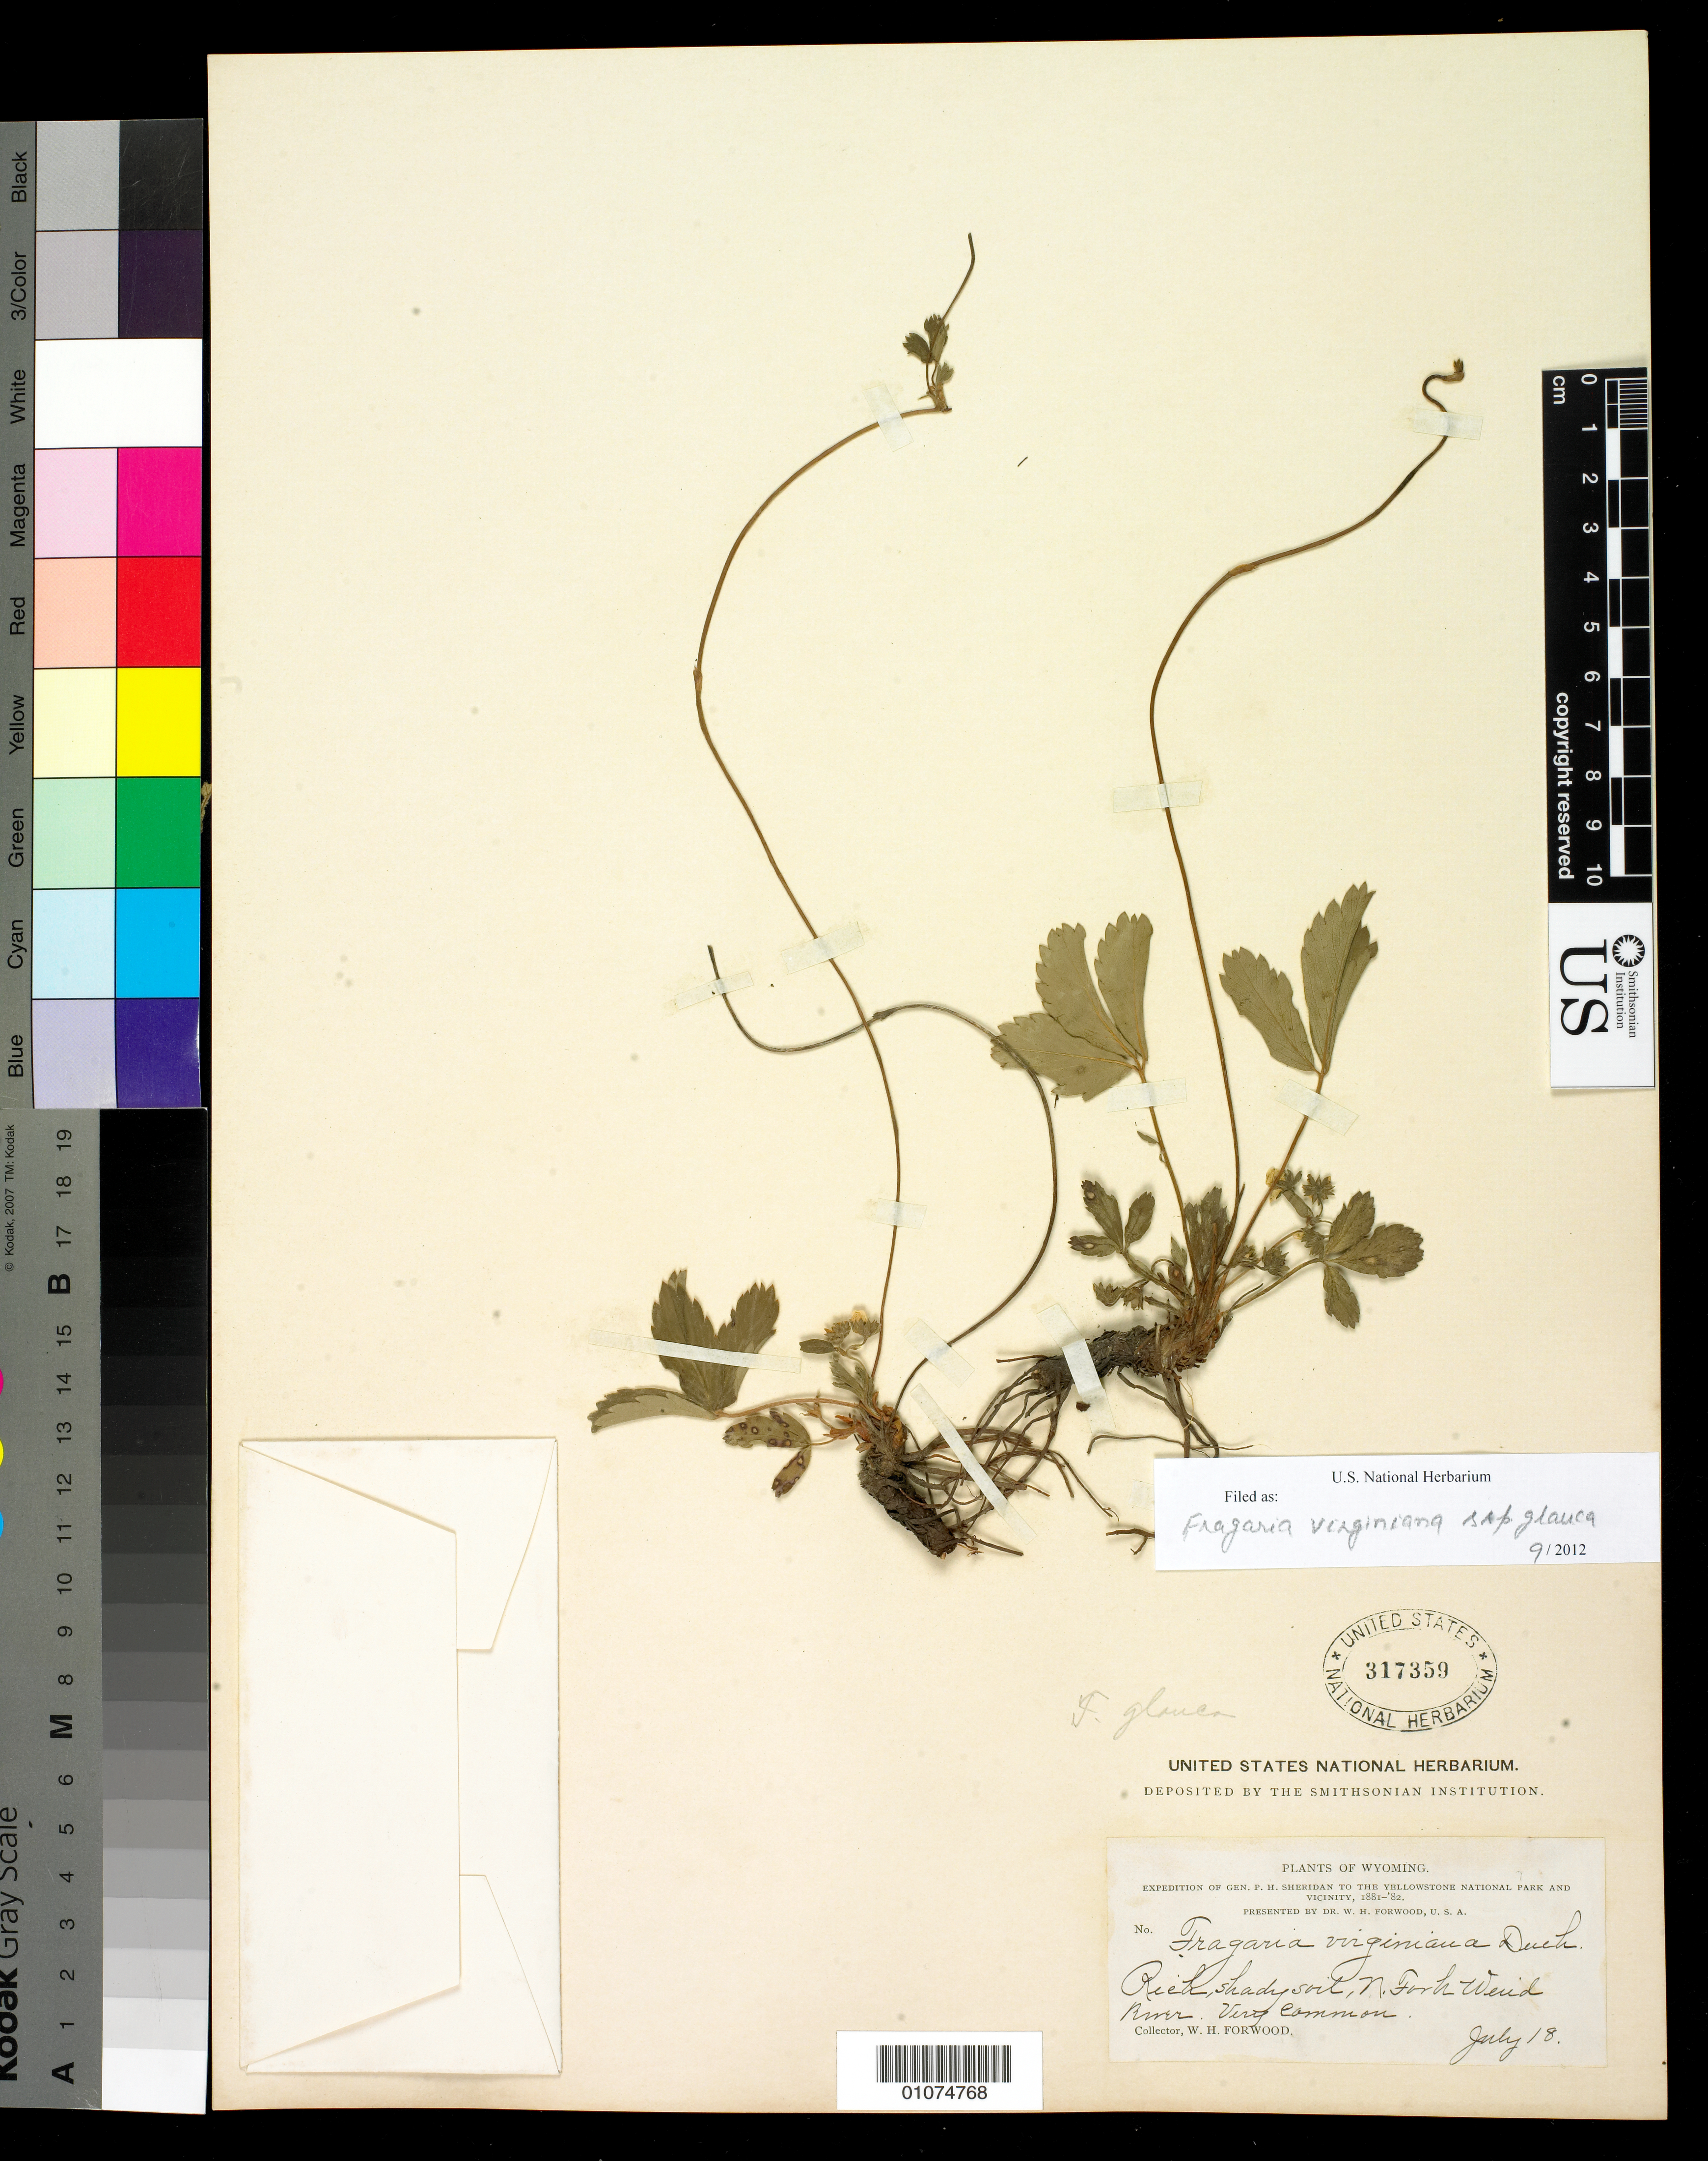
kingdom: Plantae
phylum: Tracheophyta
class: Magnoliopsida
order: Rosales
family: Rosaceae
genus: Fragaria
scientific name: Fragaria virginiana subsp. glauca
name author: (S. Watson) Staudt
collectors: W. Forwood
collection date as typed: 18 Jul 1881 to 18 Jul 1882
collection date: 1881-07-18/1882-07-18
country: United States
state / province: Wyoming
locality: N. Fork Wind River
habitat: Rich shady soil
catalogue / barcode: US 317359